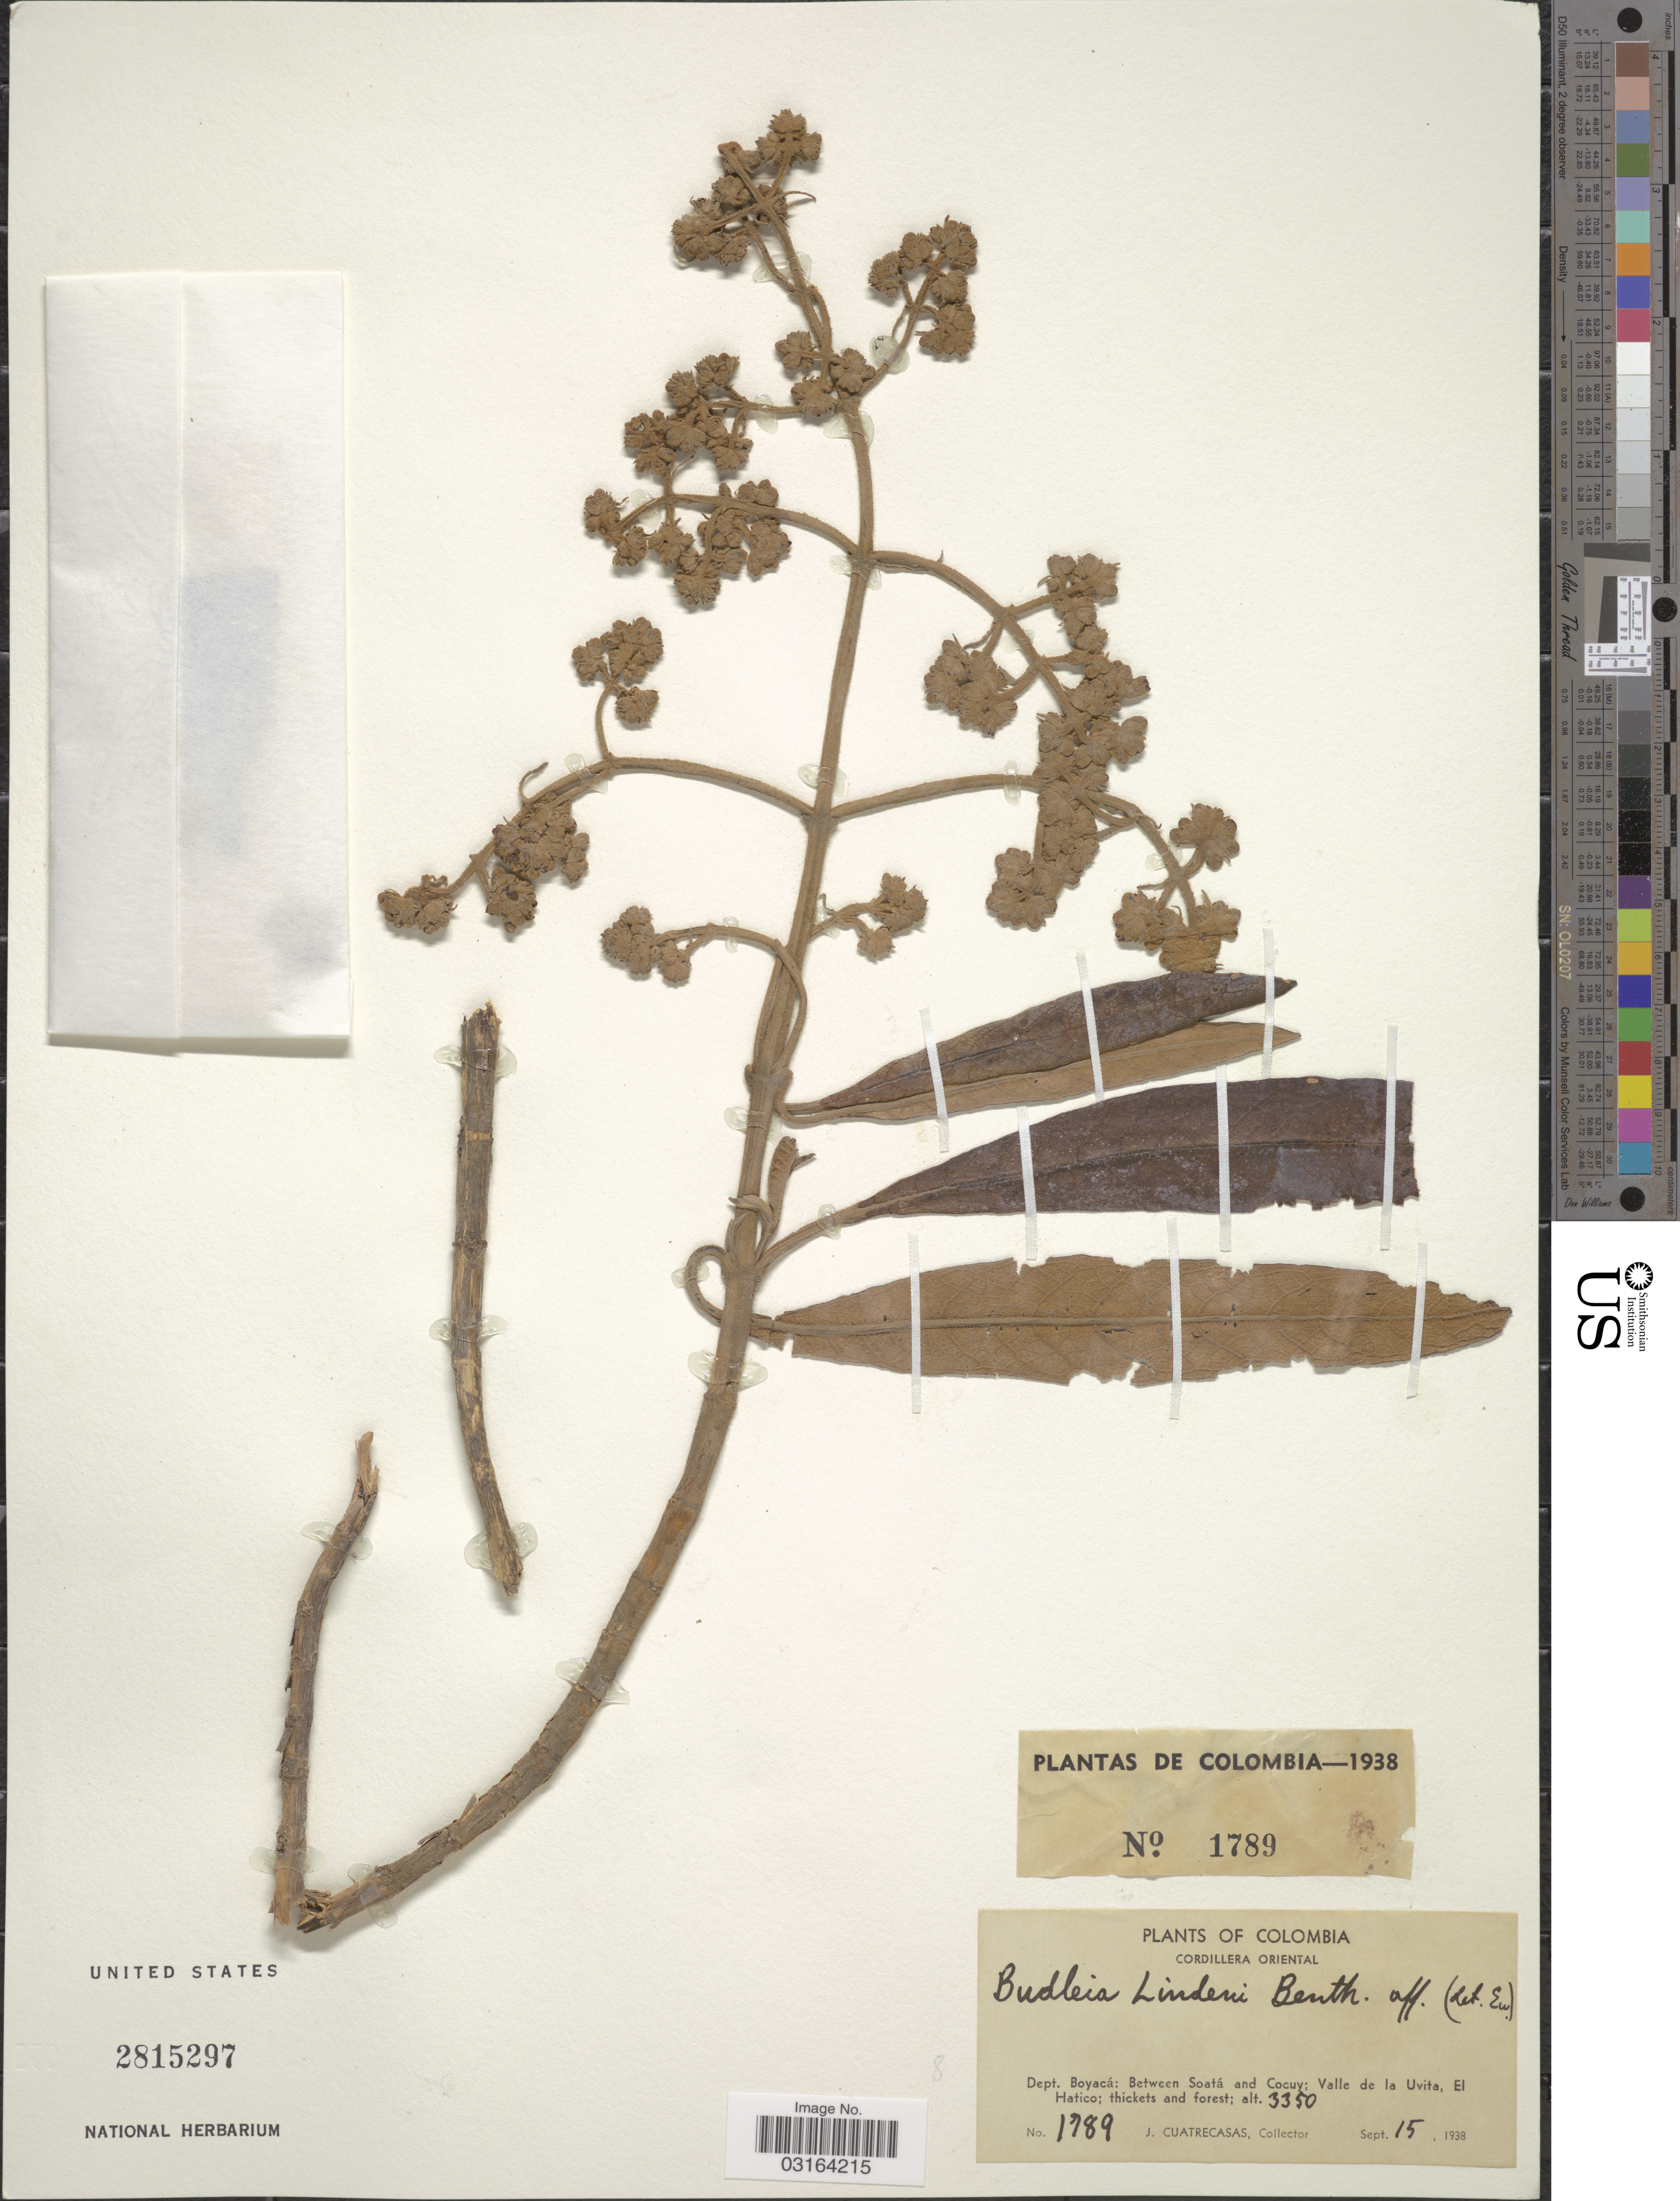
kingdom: Plantae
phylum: Tracheophyta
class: Magnoliopsida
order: Lamiales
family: Scrophulariaceae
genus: Buddleja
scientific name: Buddleja bullata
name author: Kunth in Humb. & et al.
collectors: J. Cuatrecasas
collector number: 1789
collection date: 1938-09-15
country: Colombia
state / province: Boyacá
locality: Cordillera Oriental, Dept. Boyacá: Between Soatá and Cocuy: Valle de la Uvita, El Hatico.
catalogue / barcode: US 2815297